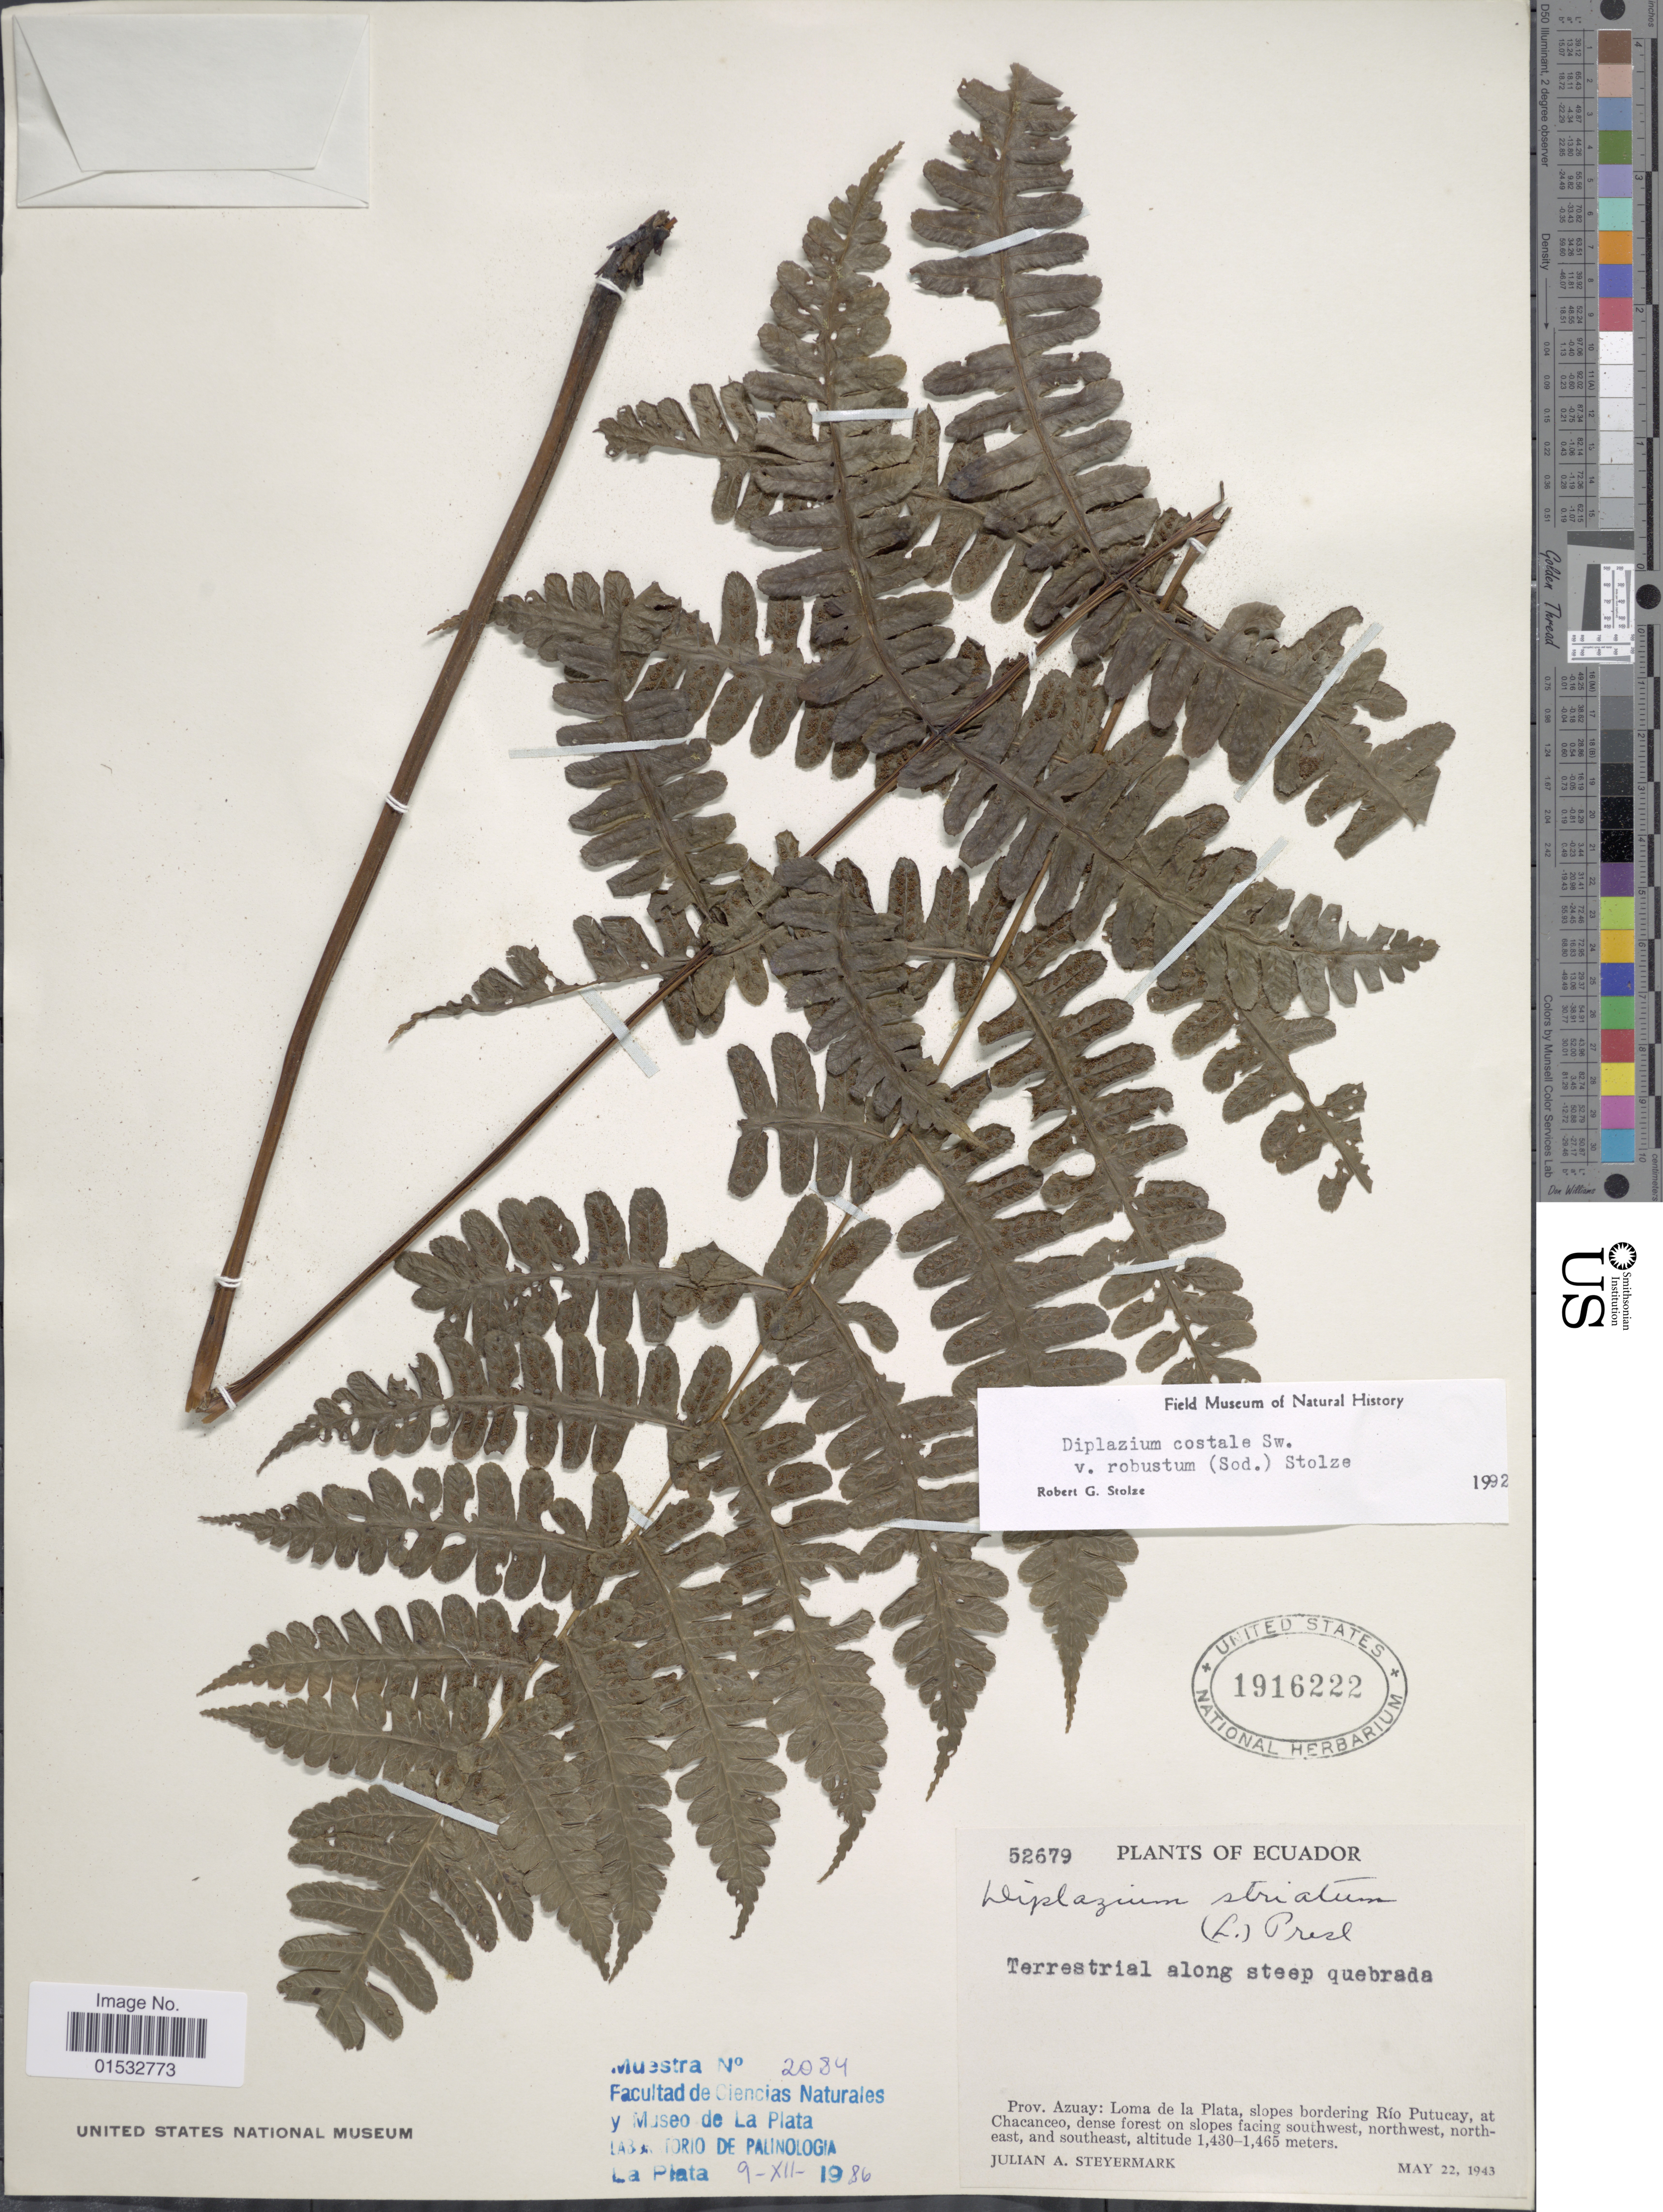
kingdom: Plantae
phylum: Tracheophyta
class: Polypodiopsida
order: Polypodiales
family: Athyriaceae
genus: Diplazium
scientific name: Diplazium costale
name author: (Sw.) C. Presl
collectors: J. Steyermark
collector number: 52679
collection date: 1943-05-22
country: Ecuador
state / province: Azuay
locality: Loma de la Plata, slopes bordering Río Putucay, at Chacanceo, dense forest on slopes facing southwest, northwest, northeast, and southeast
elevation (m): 1430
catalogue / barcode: US 1916222